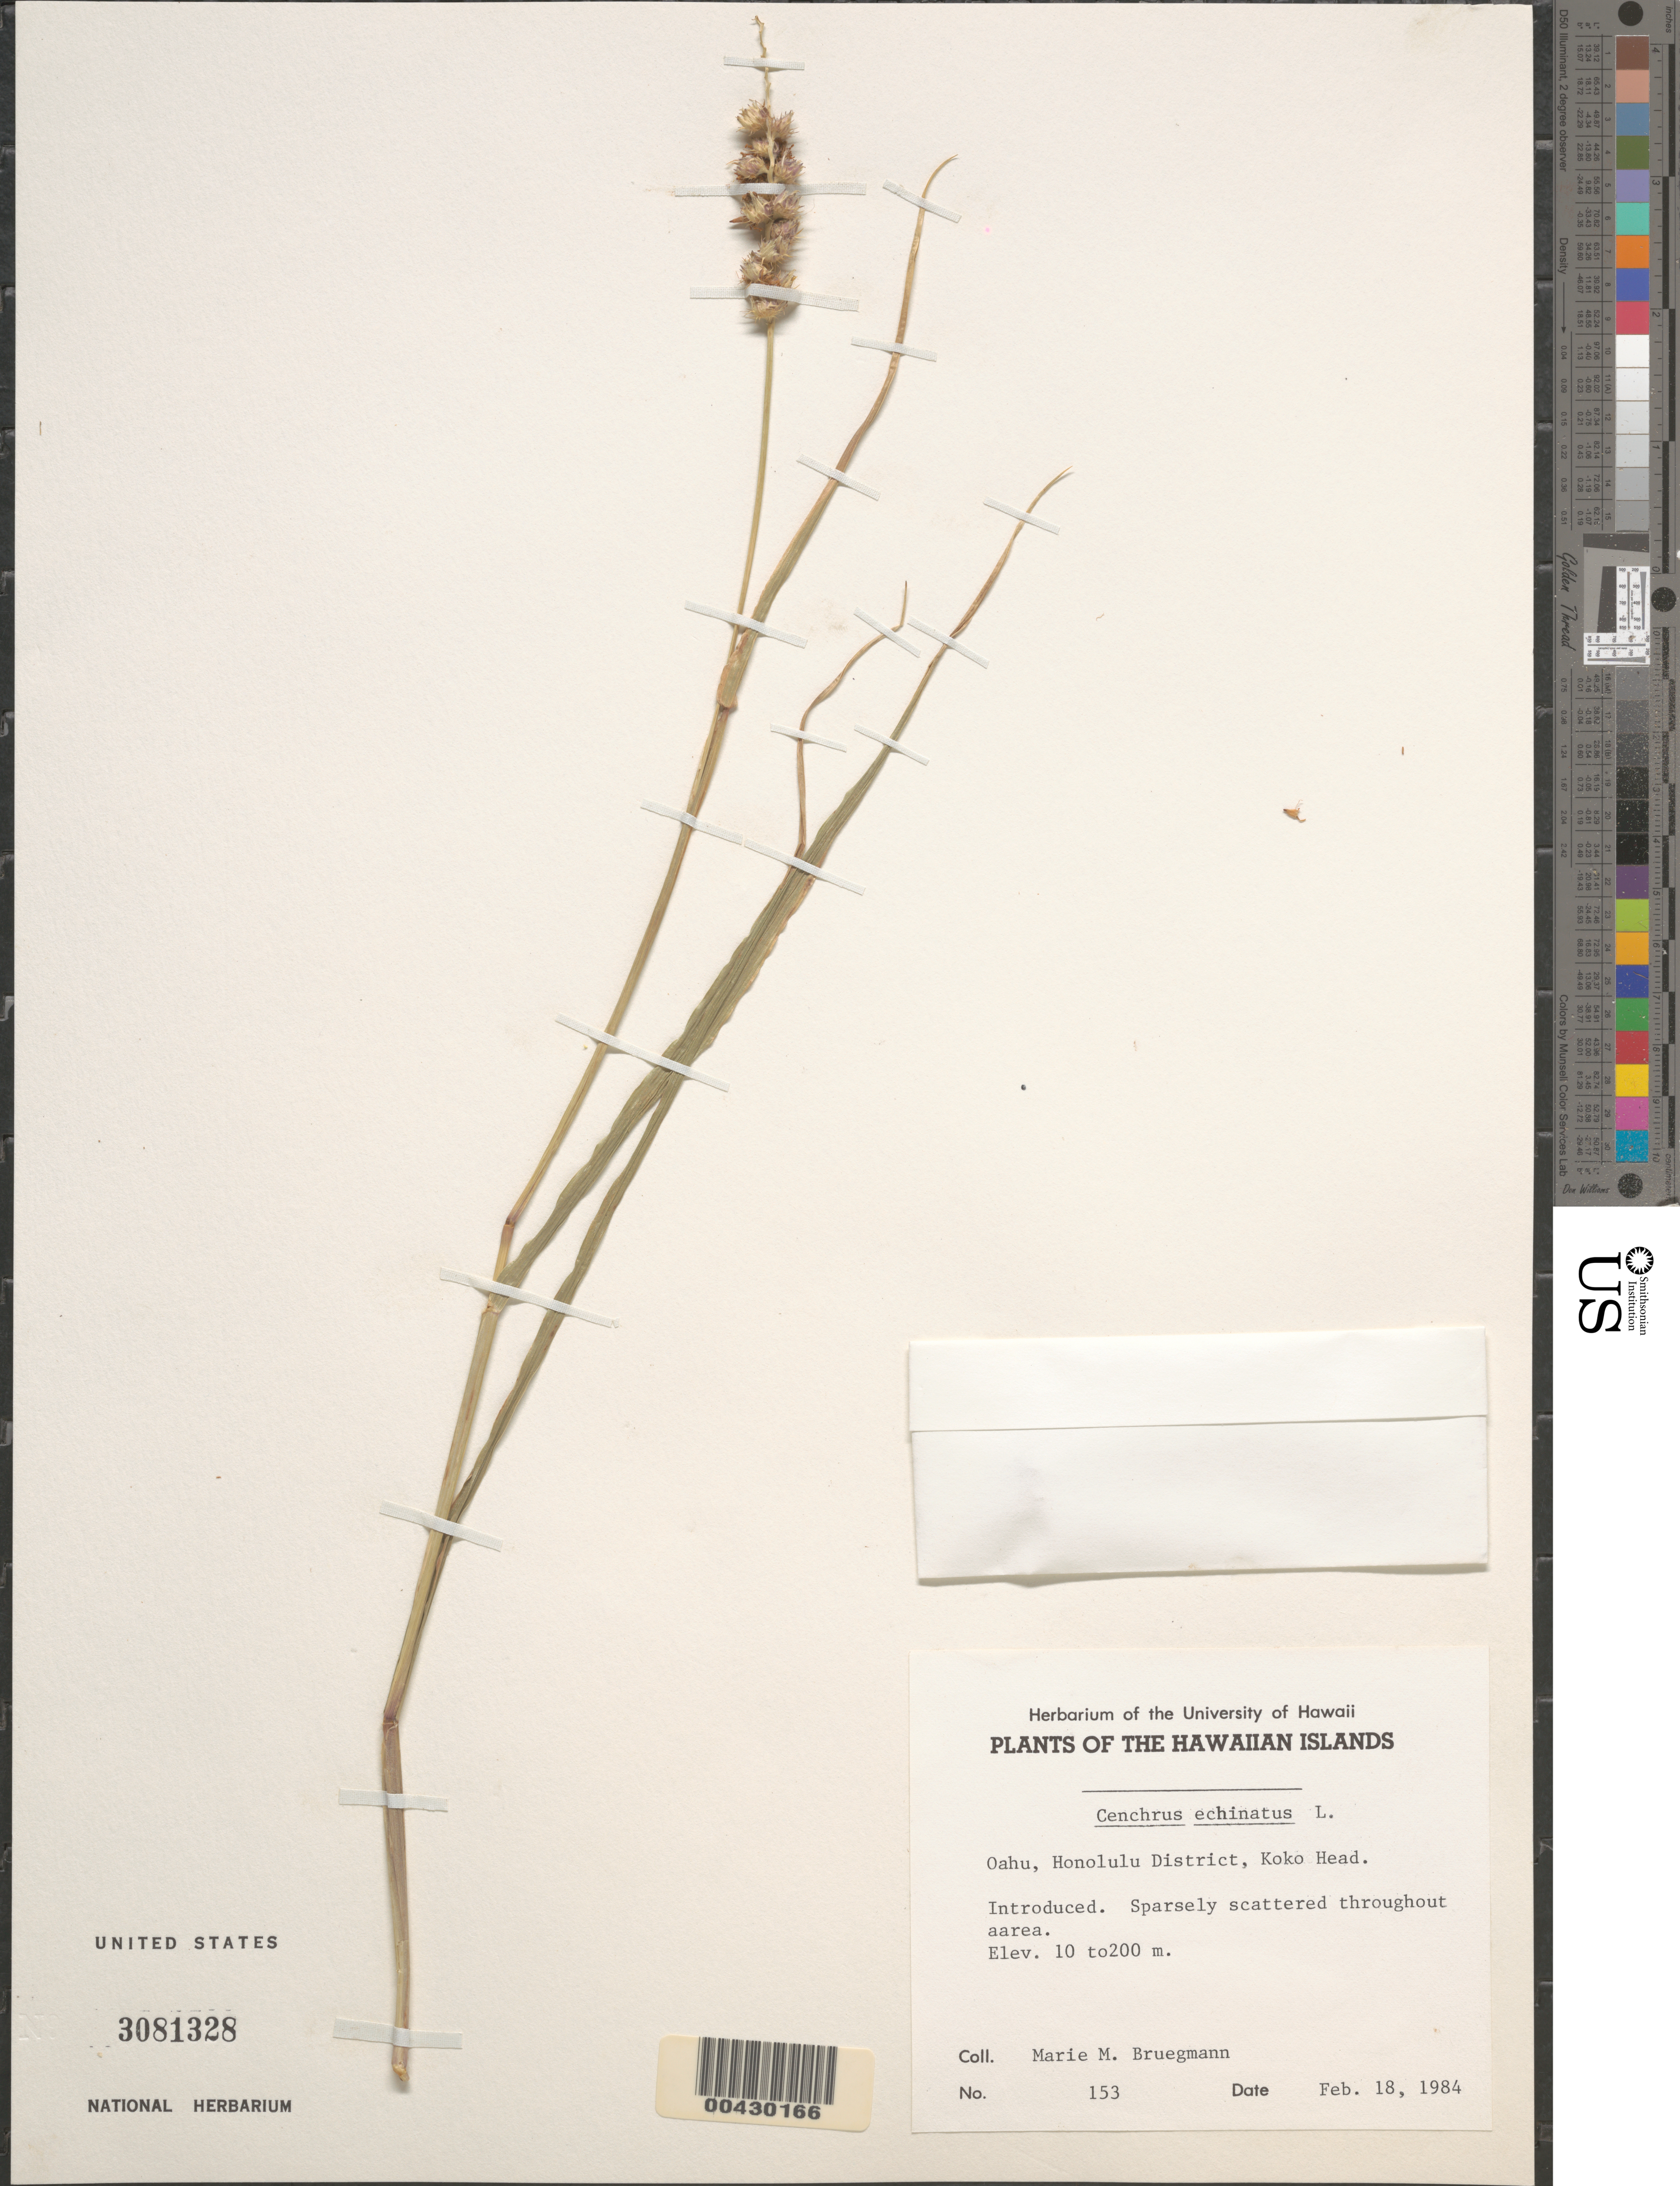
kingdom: Plantae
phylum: Tracheophyta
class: Liliopsida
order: Poales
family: Poaceae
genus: Cenchrus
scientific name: Cenchrus echinatus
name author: L.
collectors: M. Bruegmann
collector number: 153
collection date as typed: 18 Feb 1984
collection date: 1984-02-18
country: United States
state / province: Hawaii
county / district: Honolulu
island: Oahu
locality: Honolulu District, Koko Head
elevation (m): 10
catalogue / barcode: US 3081328